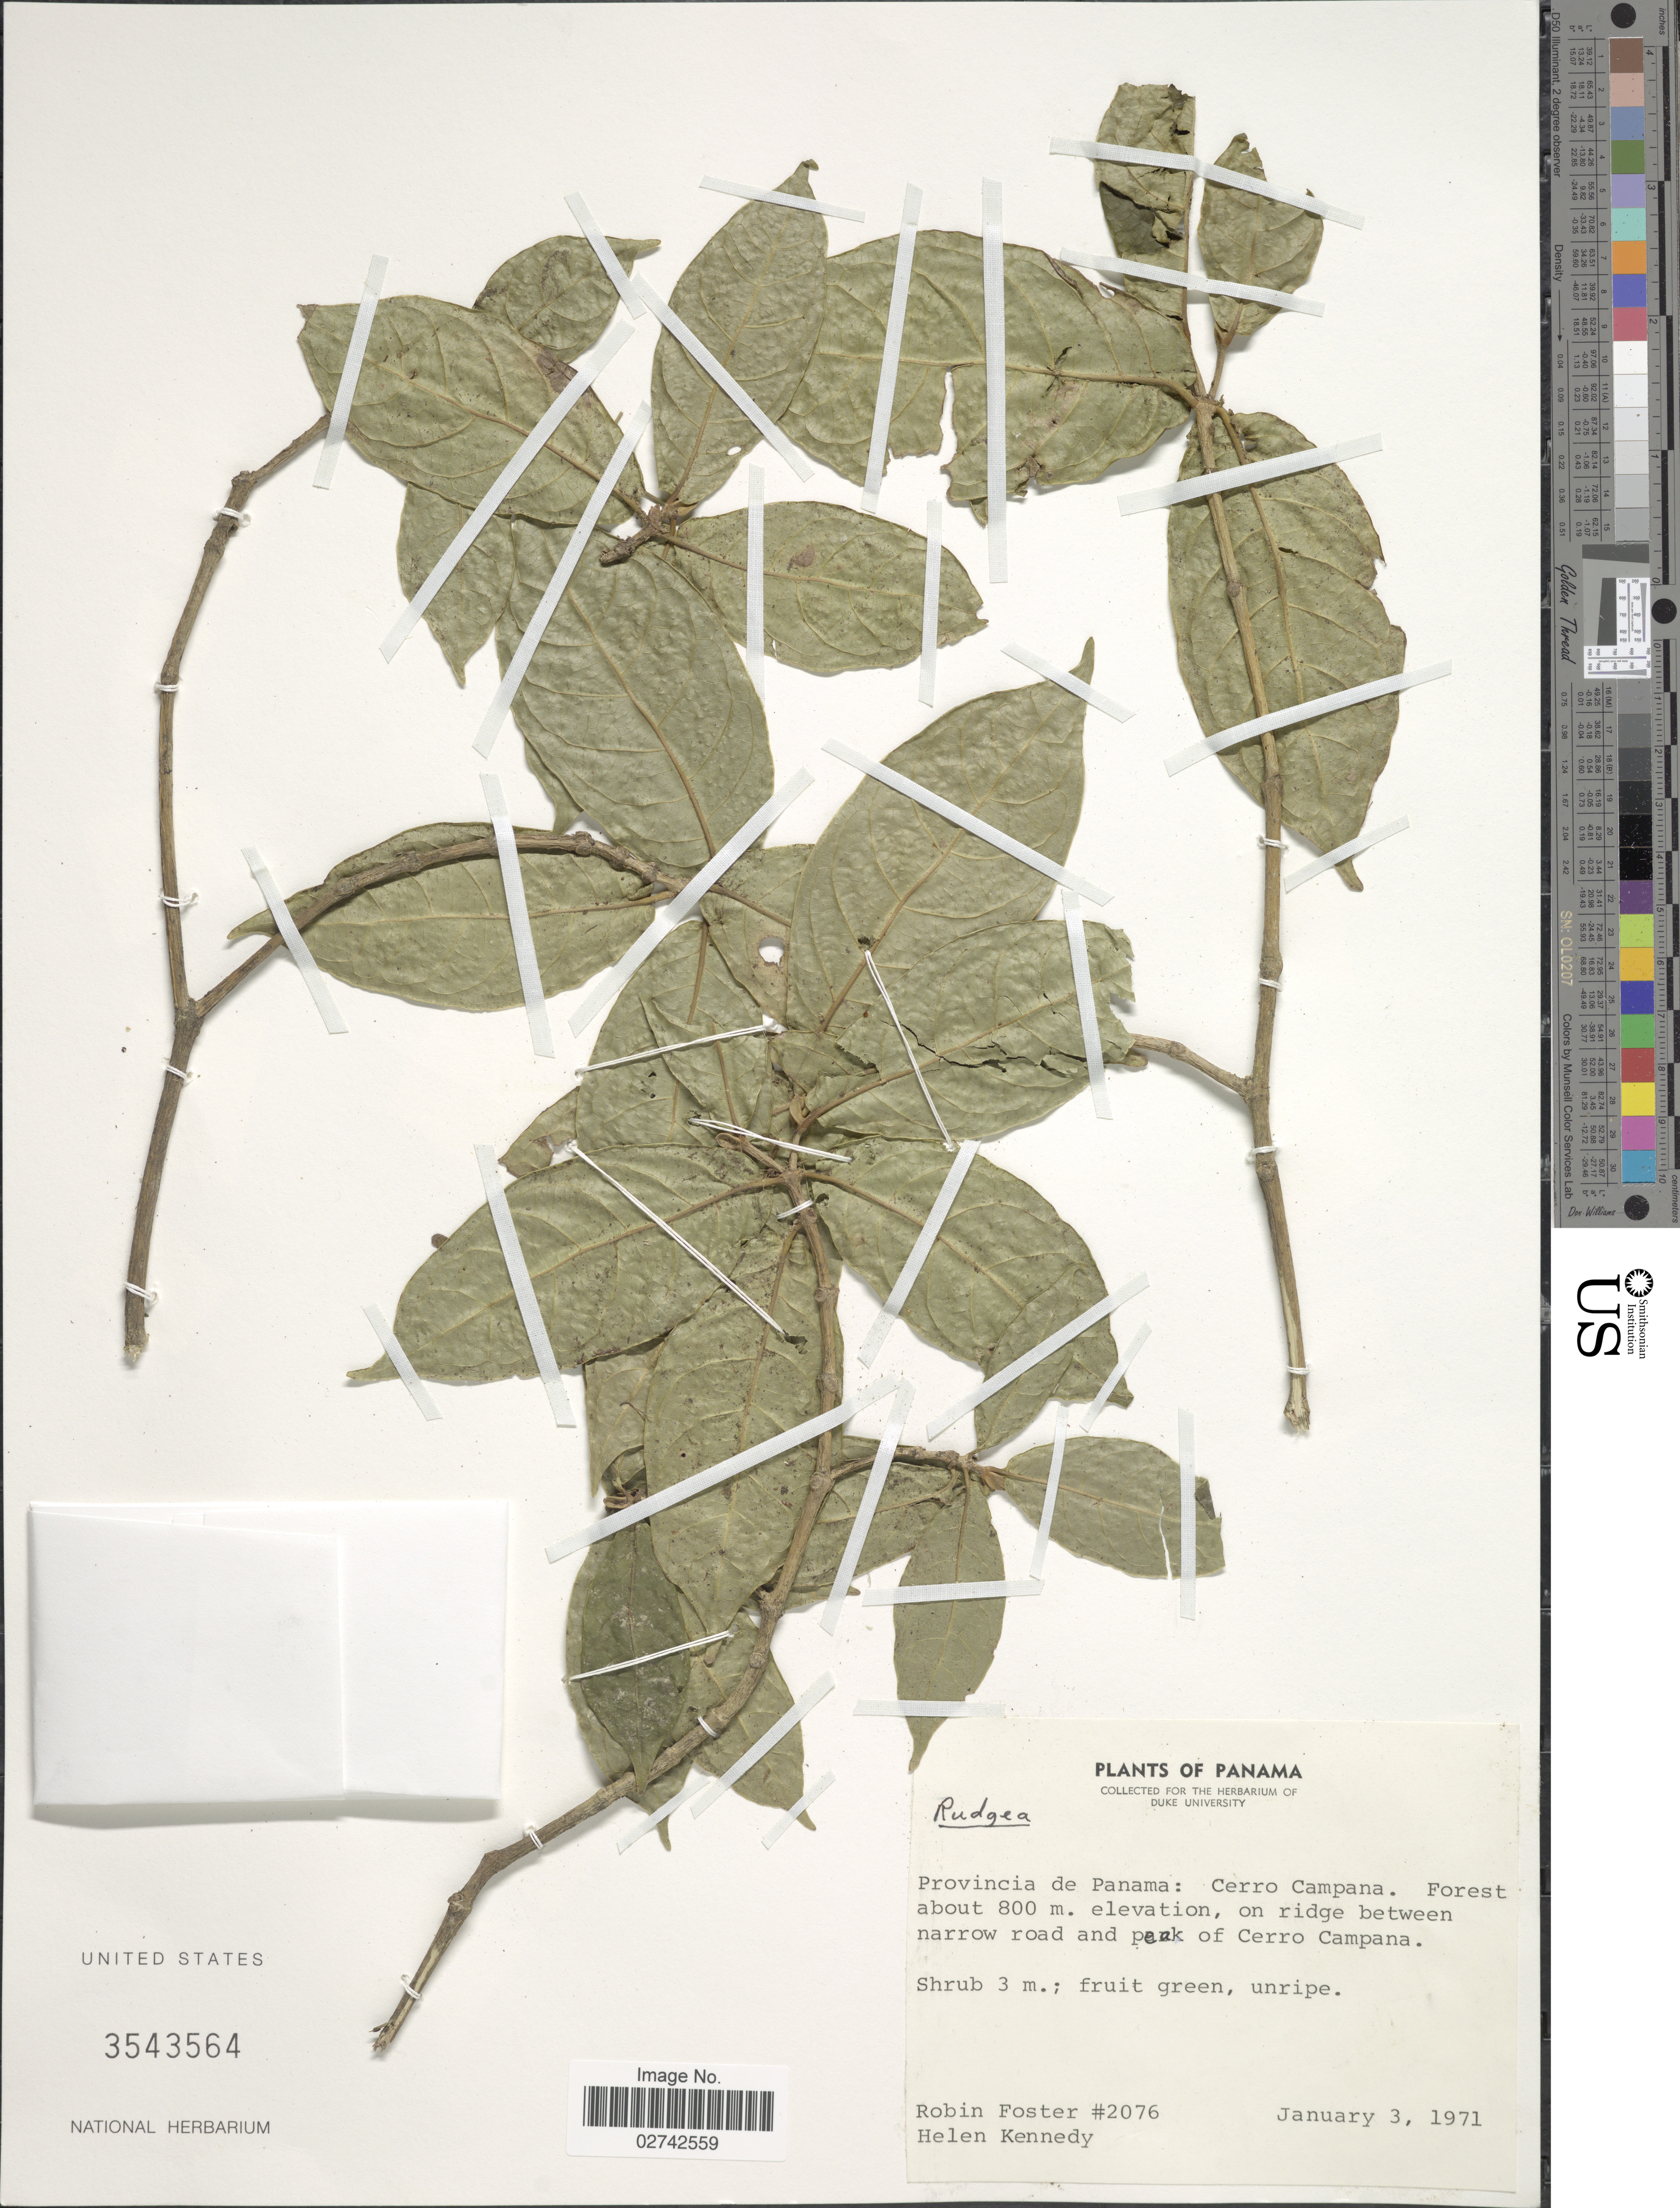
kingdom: Plantae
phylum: Tracheophyta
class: Magnoliopsida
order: Gentianales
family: Rubiaceae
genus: Rudgea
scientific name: Rudgea sp.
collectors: R. B. Foster & H. Kennedy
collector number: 2076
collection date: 1971-01-03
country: Panama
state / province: Panamá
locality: Provincia de Panama: Cerro Campana, on ridge between narrow road and peak of Cerro Campana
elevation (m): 800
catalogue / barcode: US 3543564